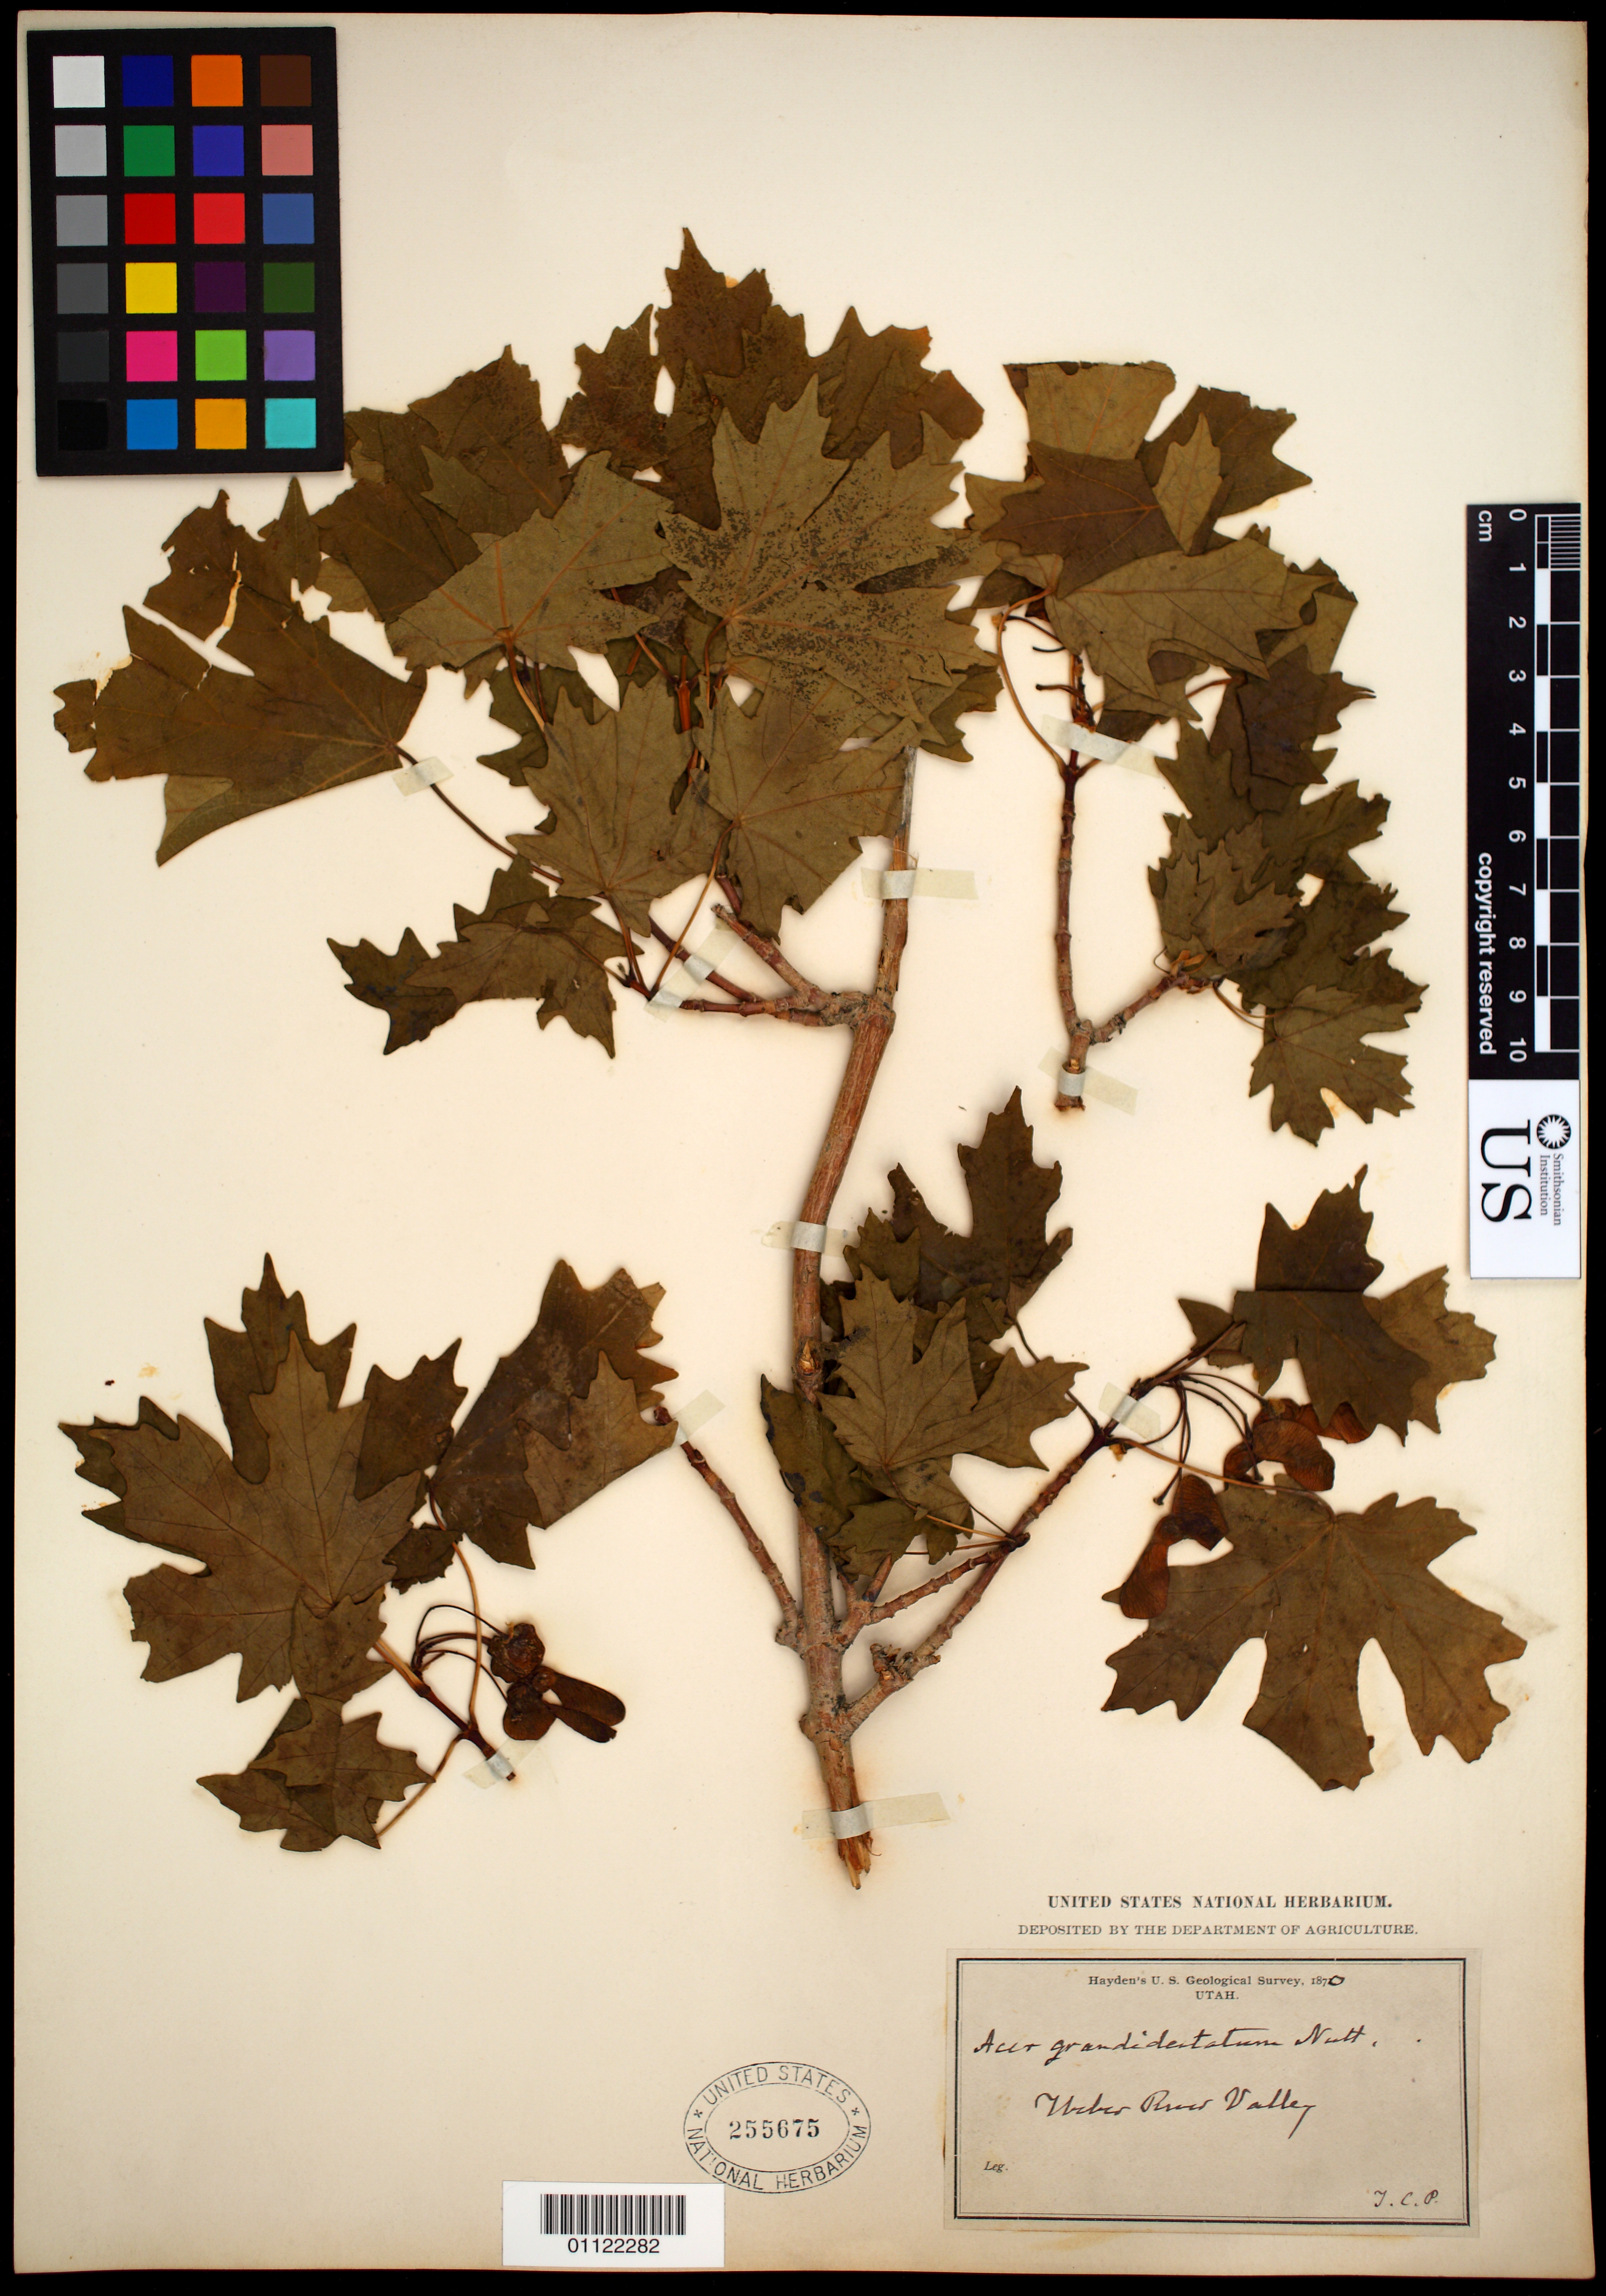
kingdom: Plantae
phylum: Tracheophyta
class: Magnoliopsida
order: Sapindales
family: Sapindaceae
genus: Acer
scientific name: Acer grandidentatum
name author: Nutt.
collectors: -- Hayden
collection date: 1870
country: United States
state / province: Utah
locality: Weber River Valley.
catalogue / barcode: US 255675